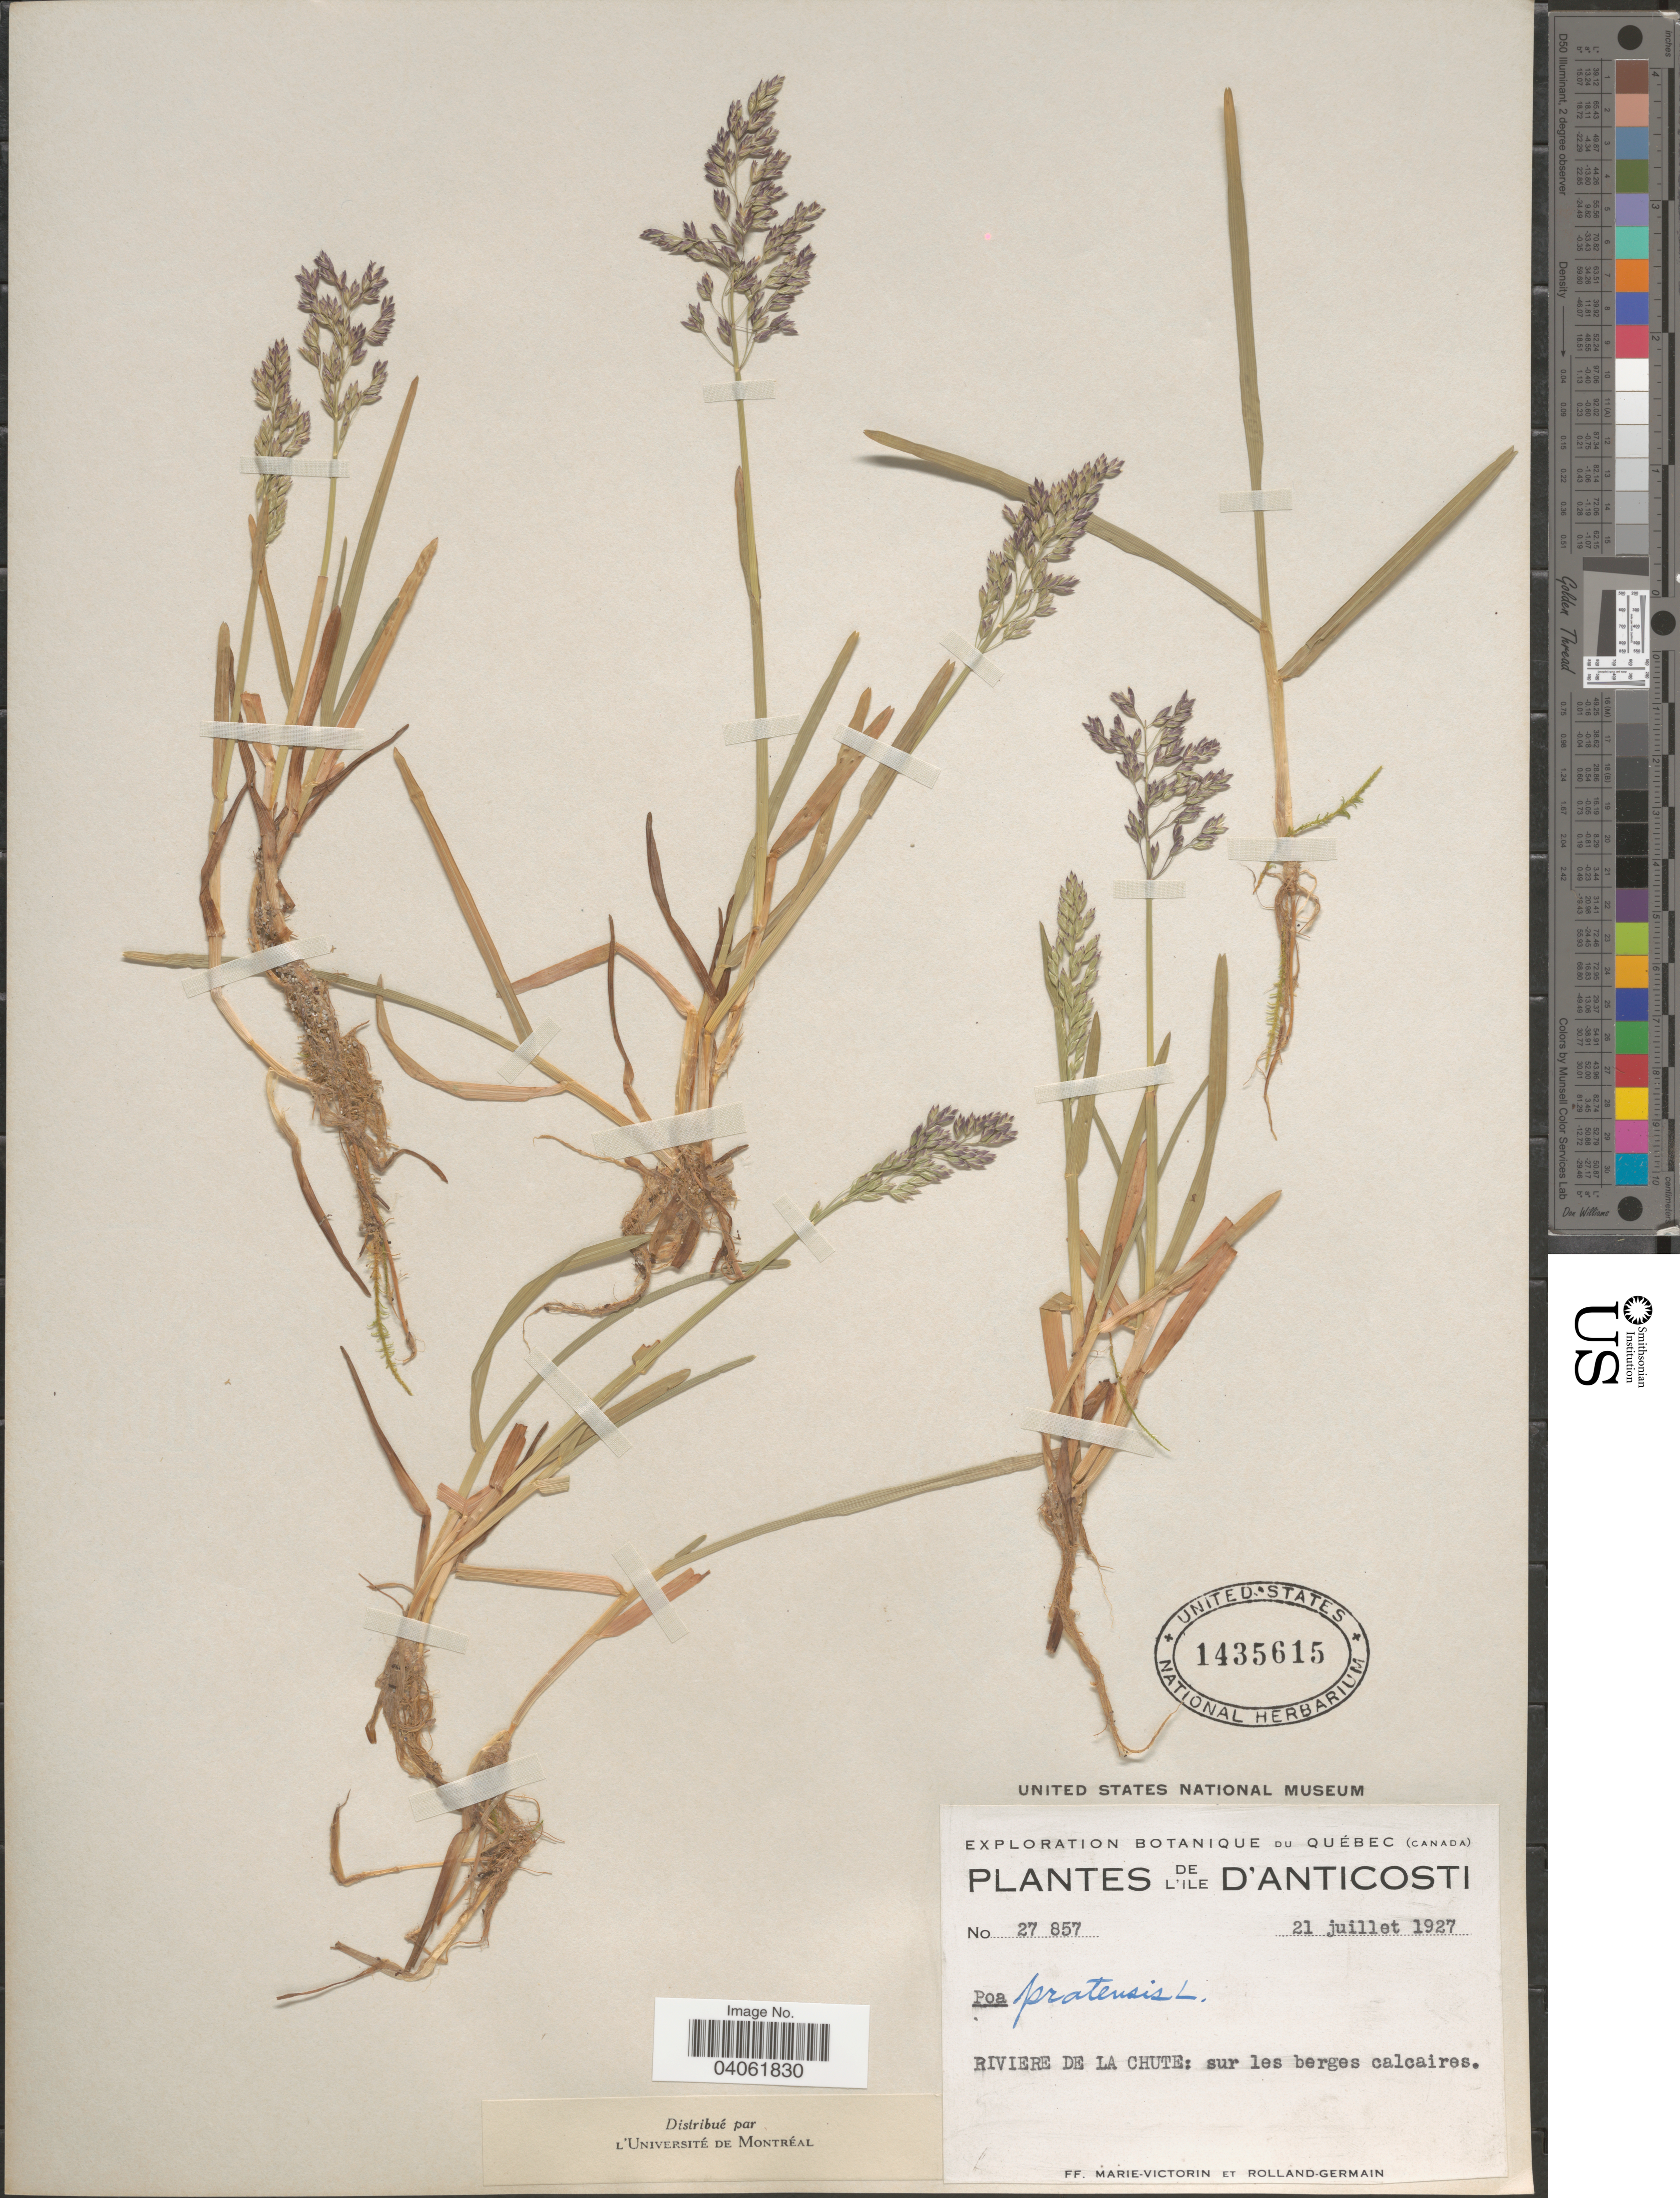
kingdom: Plantae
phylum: Tracheophyta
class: Liliopsida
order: Poales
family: Poaceae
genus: Poa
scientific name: Poa pratensis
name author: L.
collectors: F. Marie-Victorin & Rolland-Germain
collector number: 27857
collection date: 1927-07-21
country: Canada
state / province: Quebec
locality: L'Ile D'Anticosti. Riviere La Chute: sur les berges calcaires.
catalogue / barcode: US 1435615